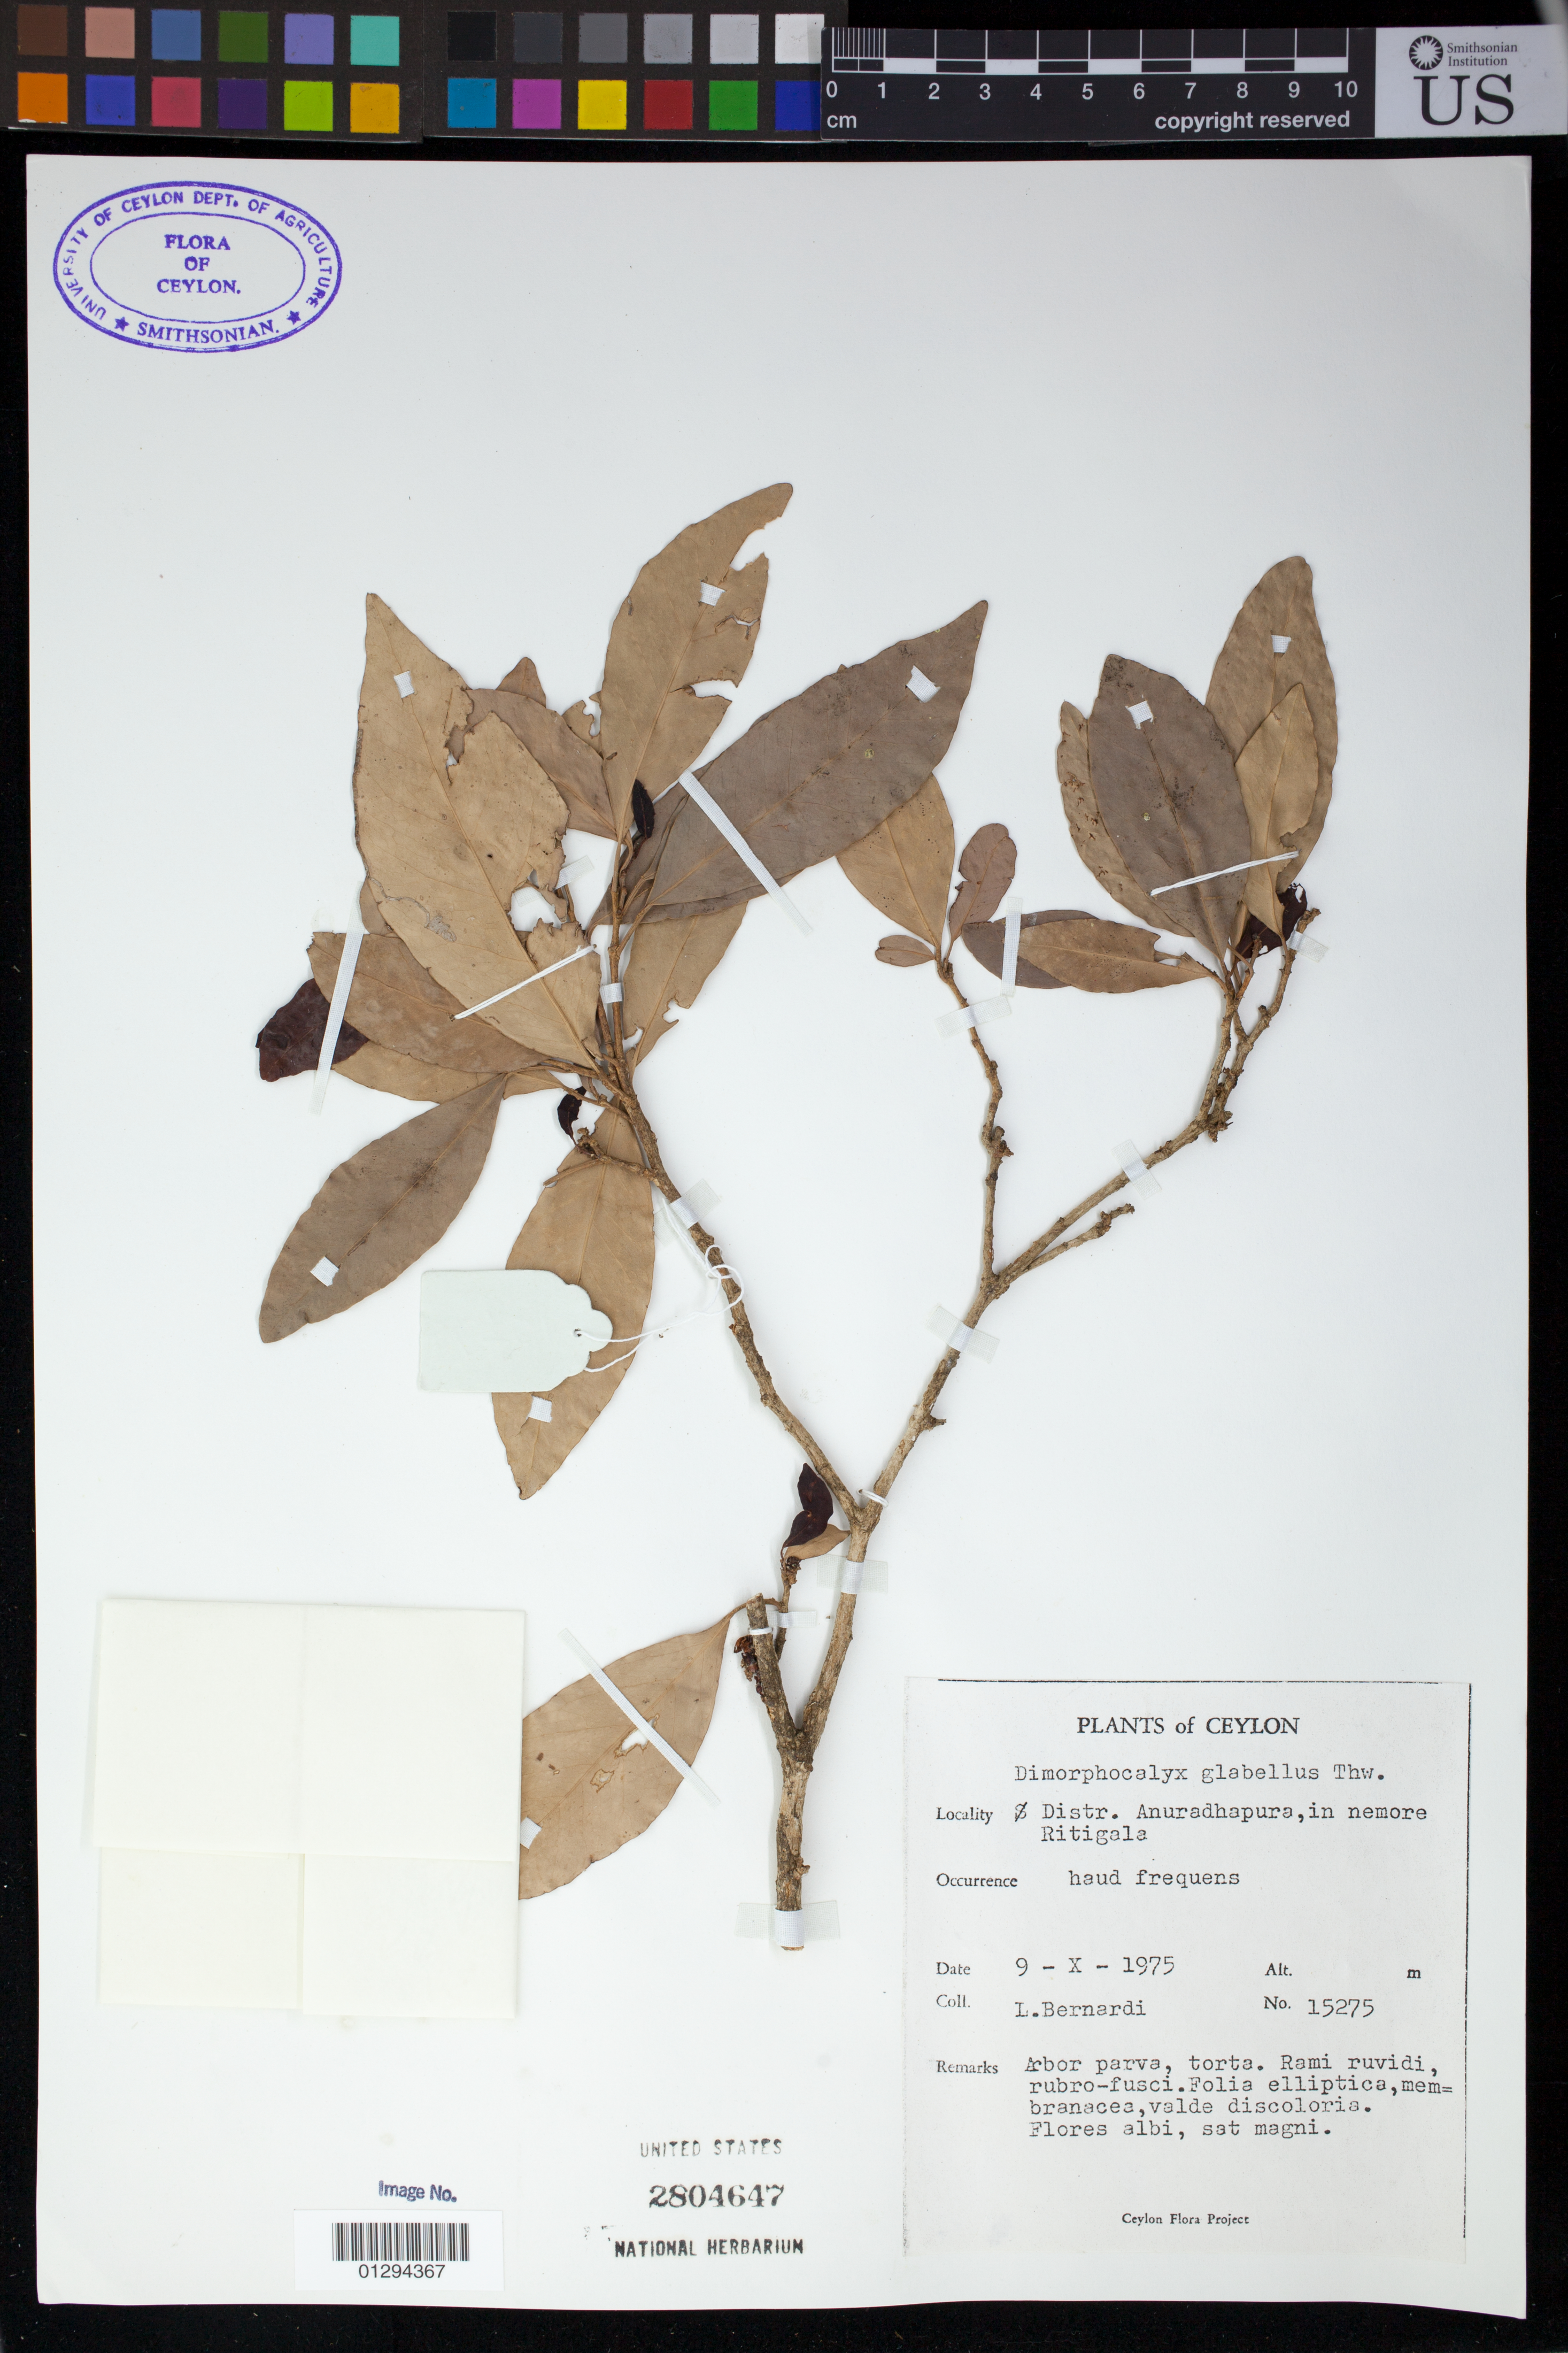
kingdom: Plantae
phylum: Tracheophyta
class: Magnoliopsida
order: Malpighiales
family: Euphorbiaceae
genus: Dimorphocalyx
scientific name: Dimorphocalyx glabellus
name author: Thwaites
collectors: L. Bernardi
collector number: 15275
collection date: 1975-10-09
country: Sri Lanka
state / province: North Central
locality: Distr. Anuradhapura, in nemore Ritigala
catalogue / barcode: US 2804647